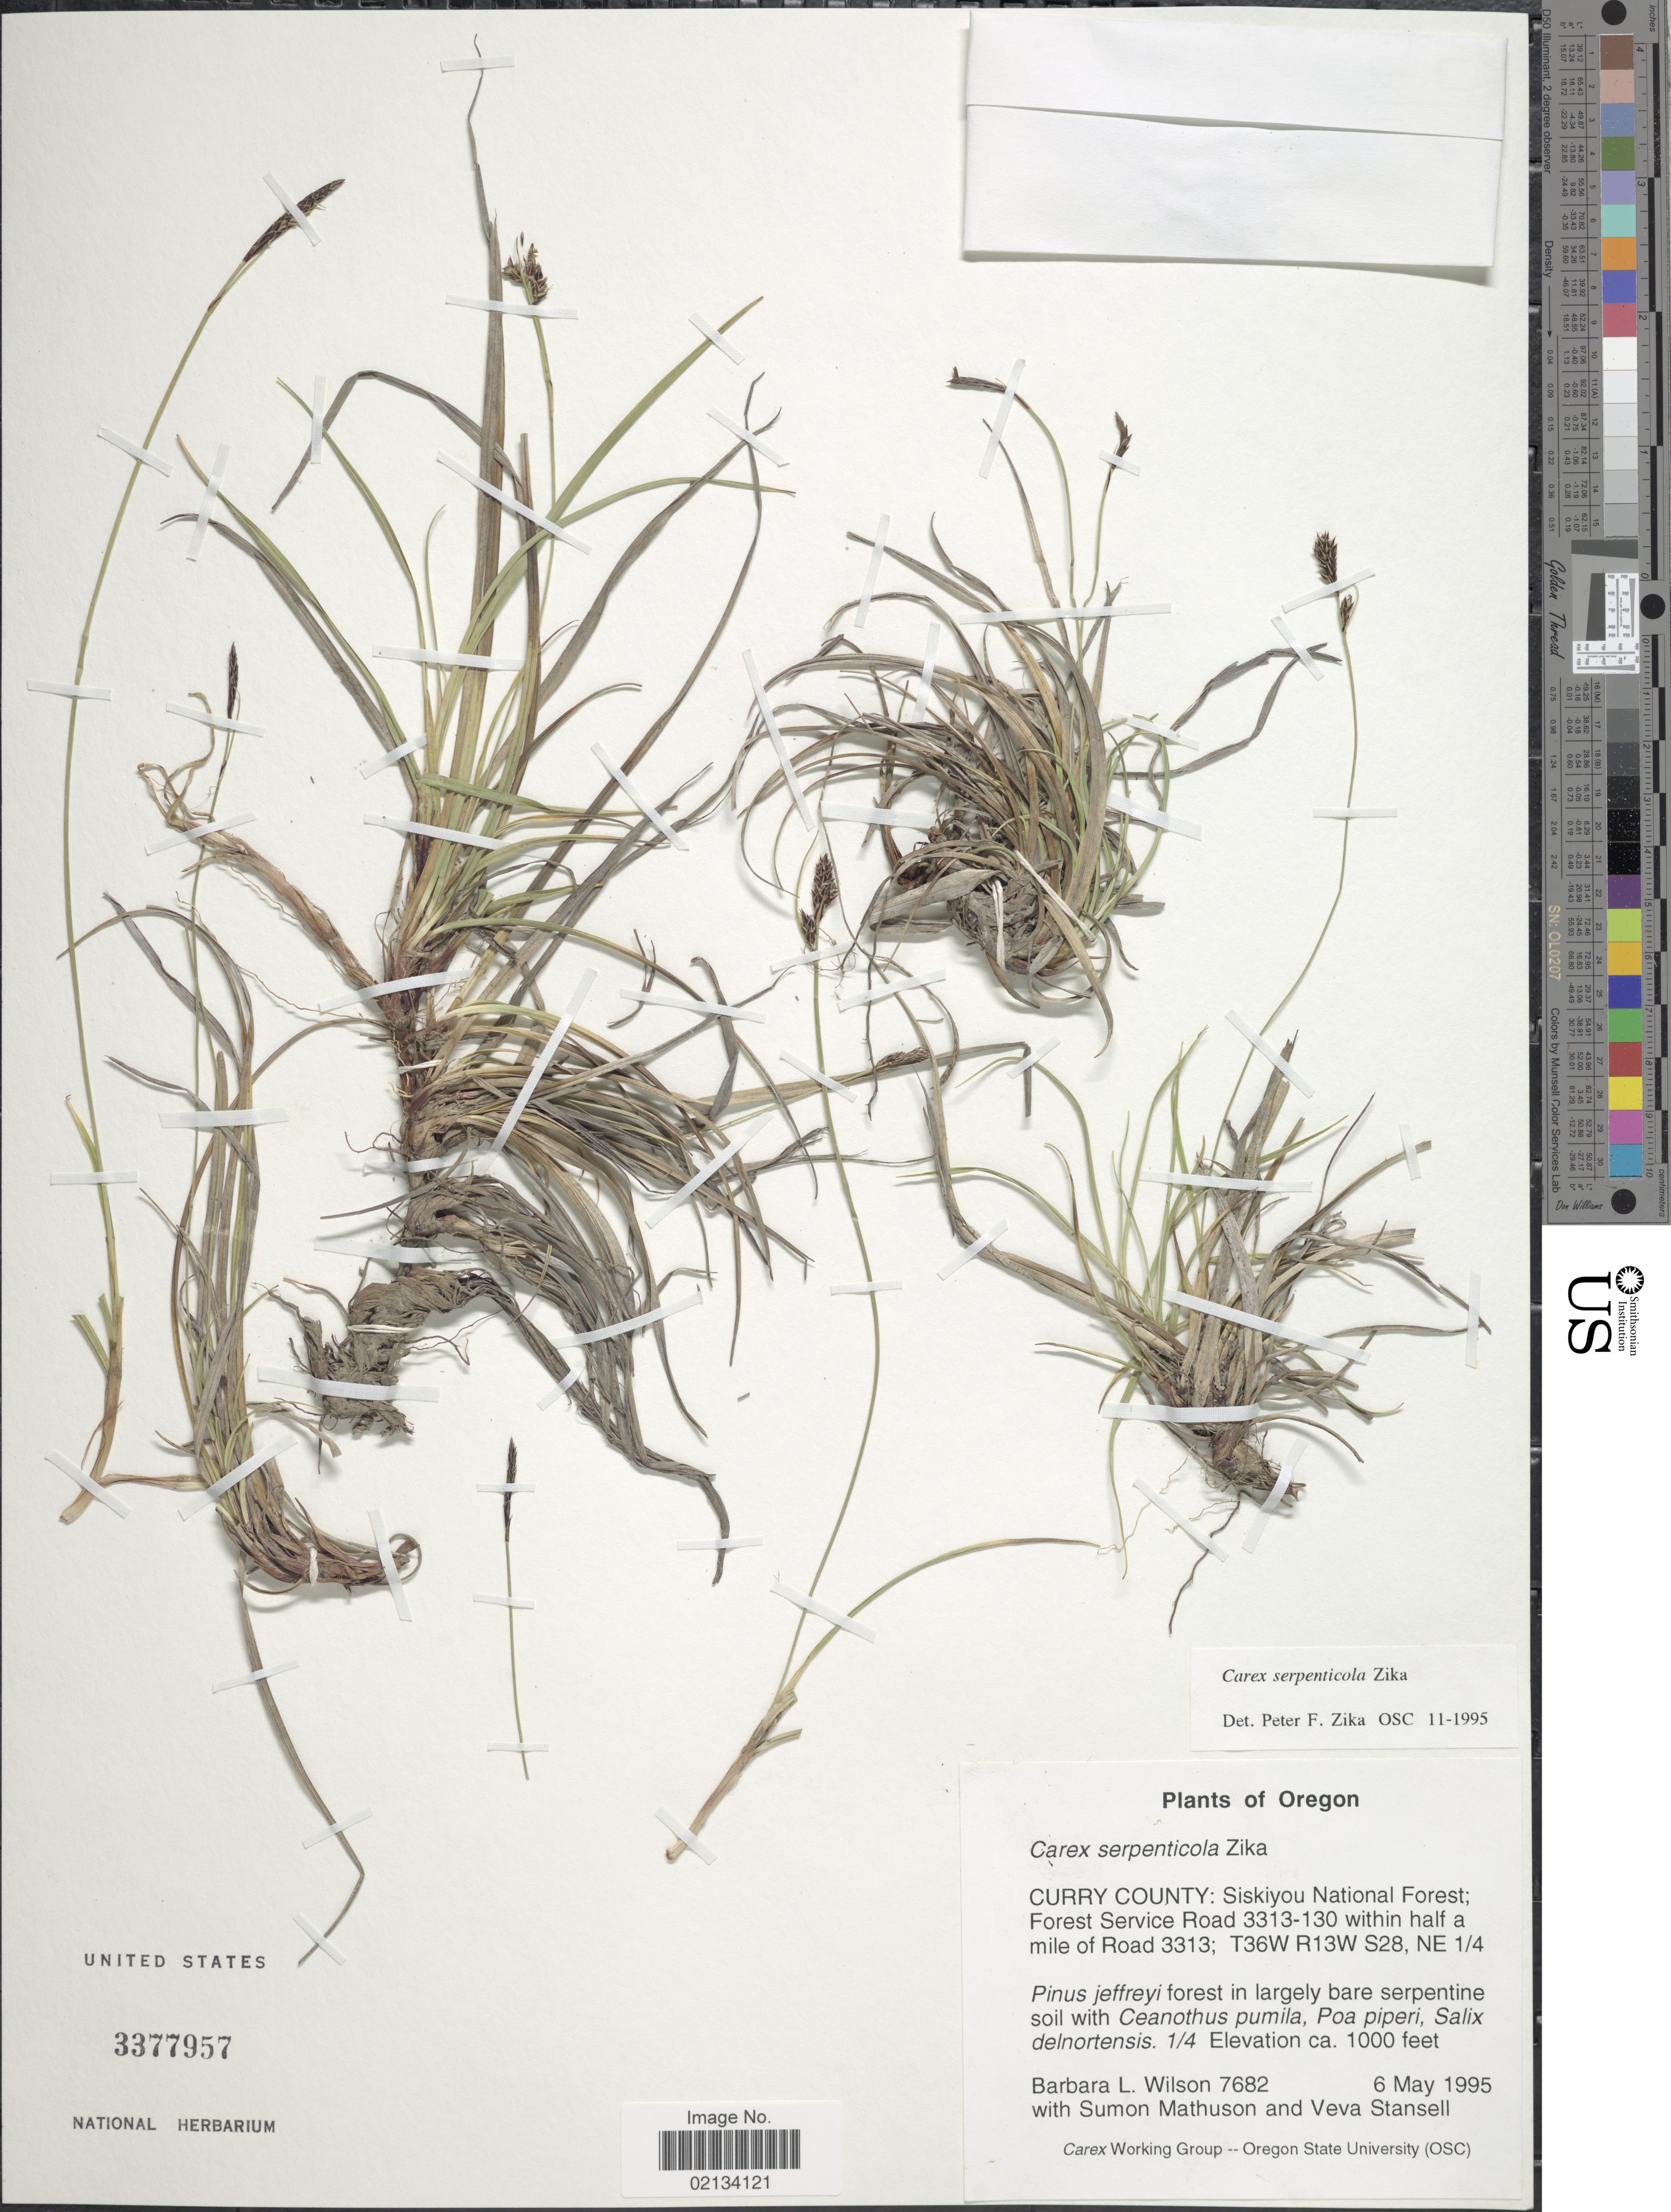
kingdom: Plantae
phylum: Tracheophyta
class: Liliopsida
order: Poales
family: Cyperaceae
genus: Carex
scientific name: Carex serpenticola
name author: Zika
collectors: B. L. Wilson, S. Mathuson & V. Stansell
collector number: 7682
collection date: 1995-05-06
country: United States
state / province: Oregon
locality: Curry County: Siskiyou National Forest; Forest Reserve Road 3313-130 within half a mile of Road 3313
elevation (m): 305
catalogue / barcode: US 3377957